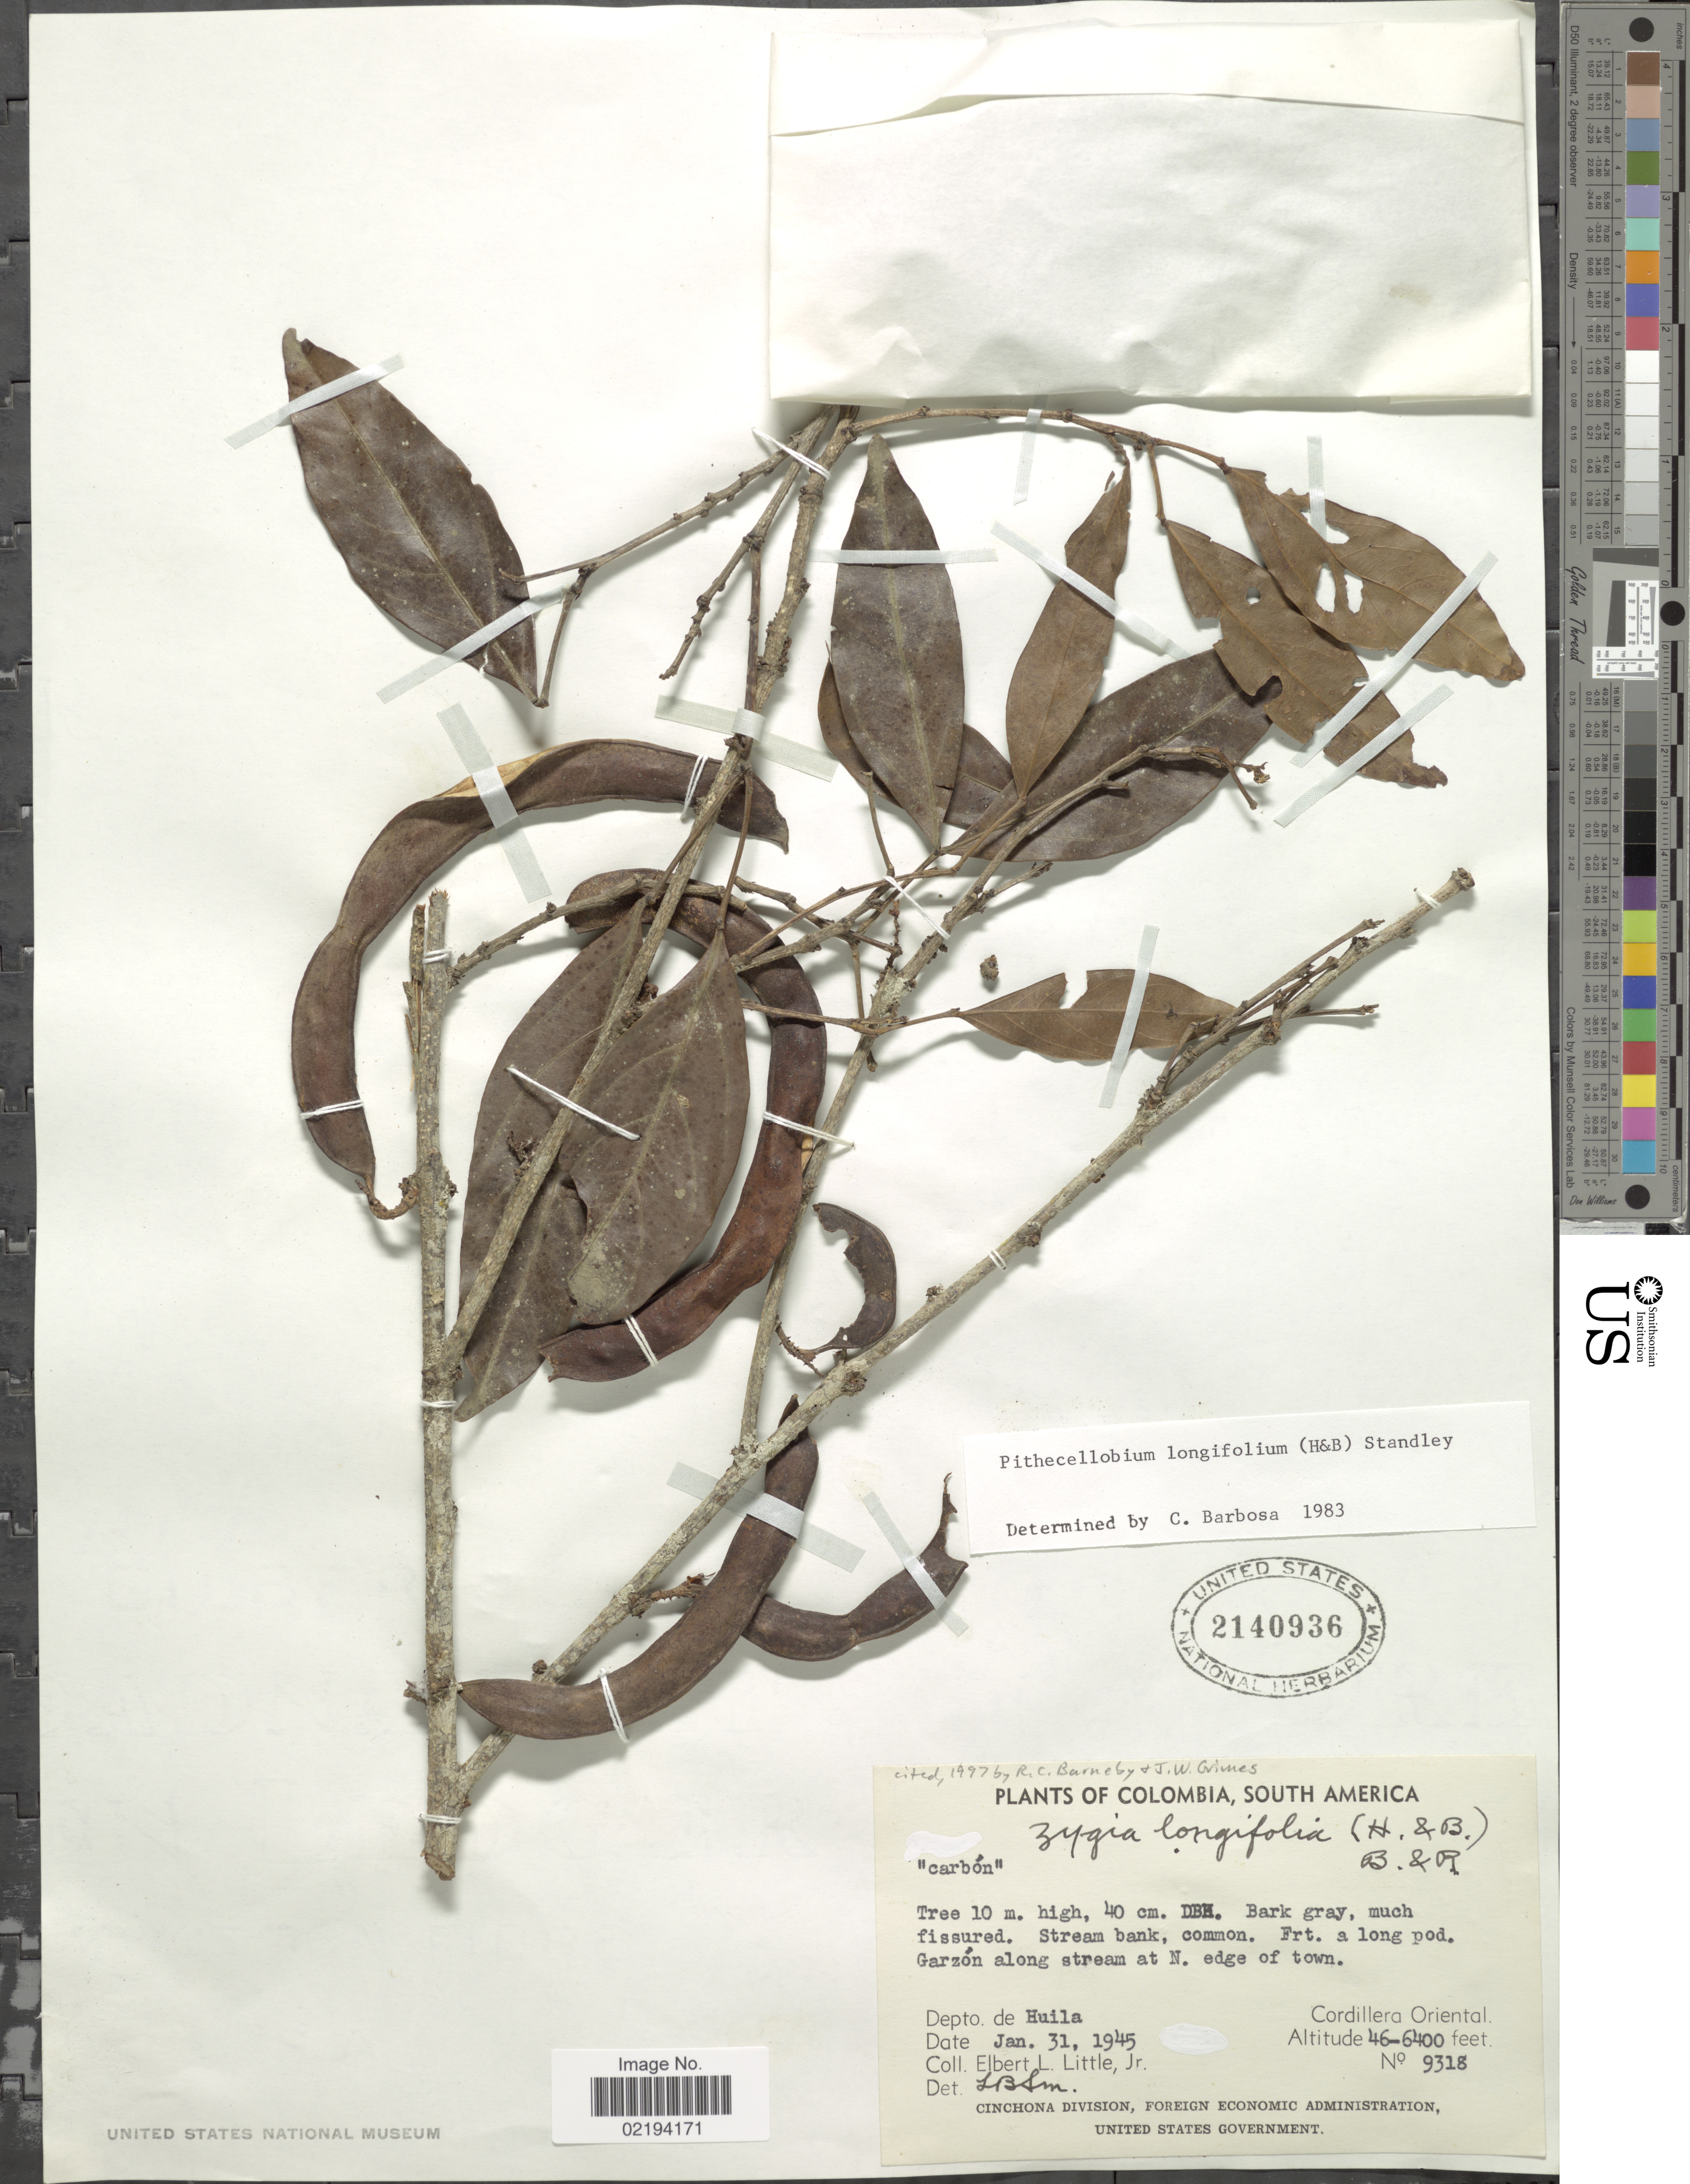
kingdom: Plantae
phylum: Tracheophyta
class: Magnoliopsida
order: Fabales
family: Fabaceae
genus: Zygia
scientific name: Zygia longifolia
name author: (Willd.) Britton & Rose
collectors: E. L. Little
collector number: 9318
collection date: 1945-01-31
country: Colombia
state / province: Huila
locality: Garzón along stream at N. edge of town, Depto. de Huila, Cordillera Oriental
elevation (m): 1402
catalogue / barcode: US 2140936